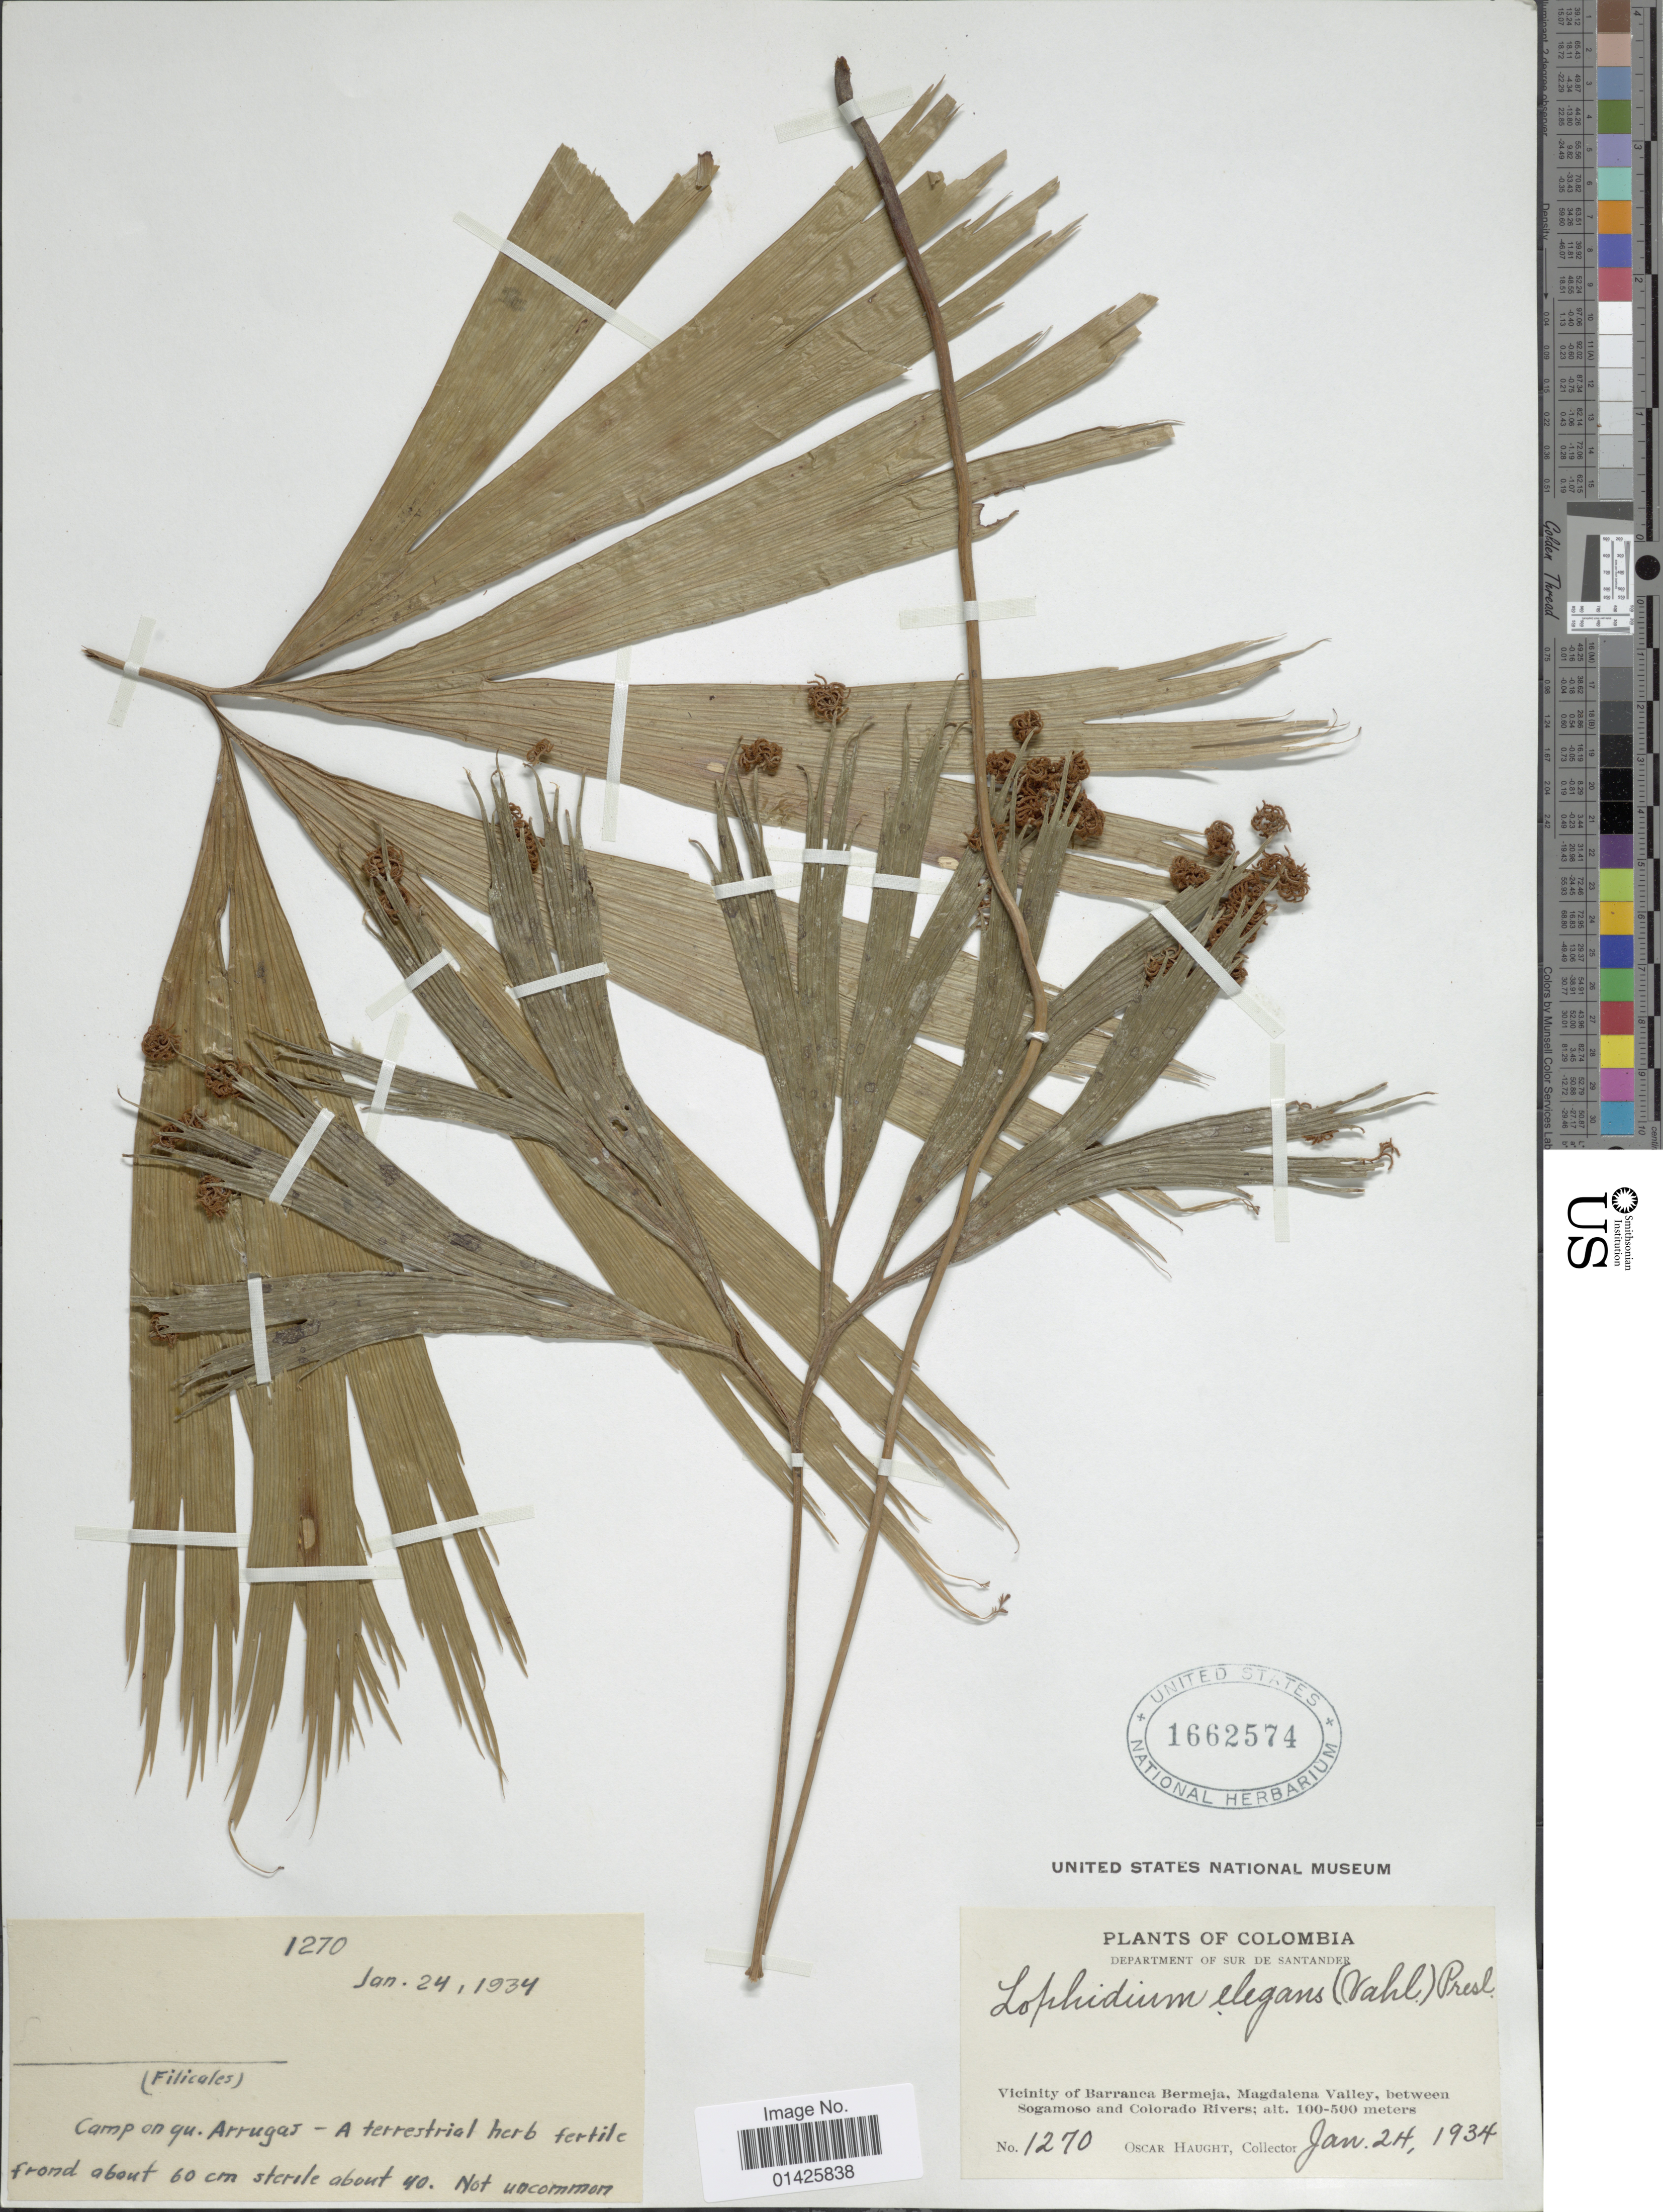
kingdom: Plantae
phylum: Tracheophyta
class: Polypodiopsida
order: Schizaeales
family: Schizaeaceae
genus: Schizaea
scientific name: Schizaea elegans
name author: (Vahl) Sw.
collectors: O. L. Haught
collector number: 1270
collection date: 1934-01-24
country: Colombia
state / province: Santander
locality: Vicinity of Barranca Bermeja, Magdalena Valley, between Sogamoso and Colorado Rivers, Camp on qu. Arrugas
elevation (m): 100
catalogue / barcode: US 1662574